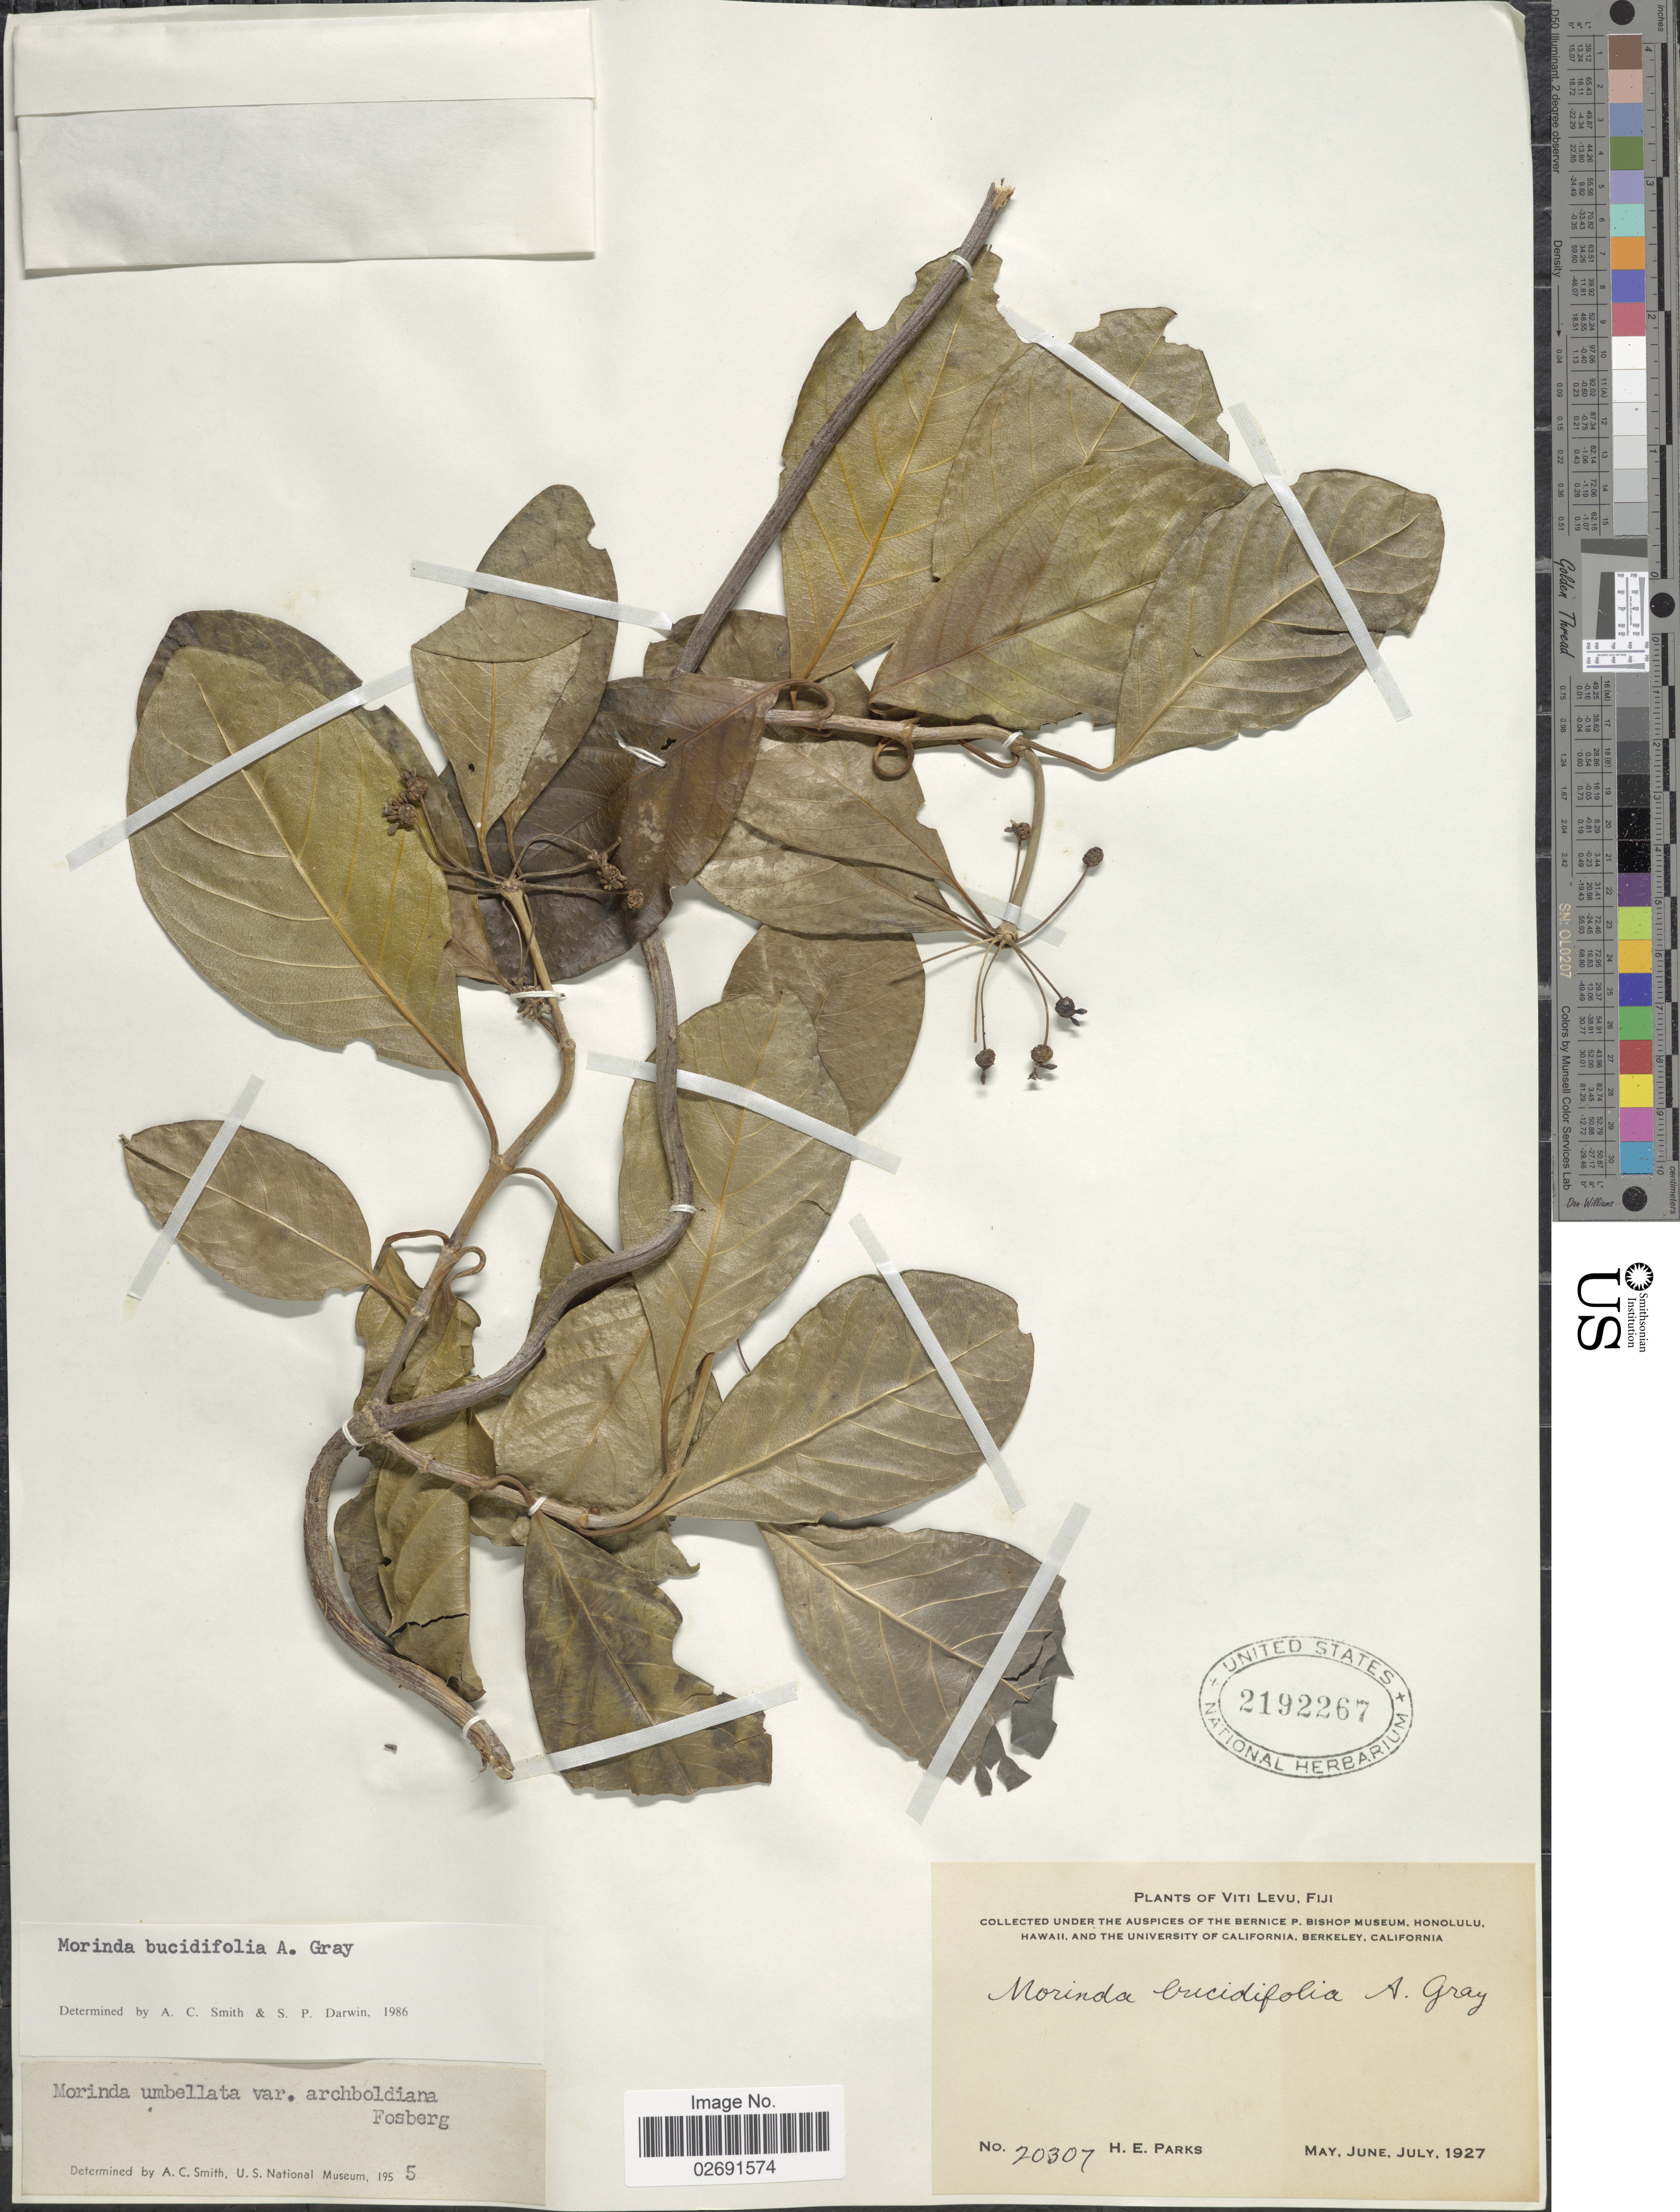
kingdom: Plantae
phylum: Tracheophyta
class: Magnoliopsida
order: Gentianales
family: Rubiaceae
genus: Gynochthodes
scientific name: Gynochthodes bucidifolia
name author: (A. Gray) Razafim. & B. Bremer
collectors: H. E. Parks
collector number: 20307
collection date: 1927-05/1927-07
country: Fiji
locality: Viti Levu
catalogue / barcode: US 2192267